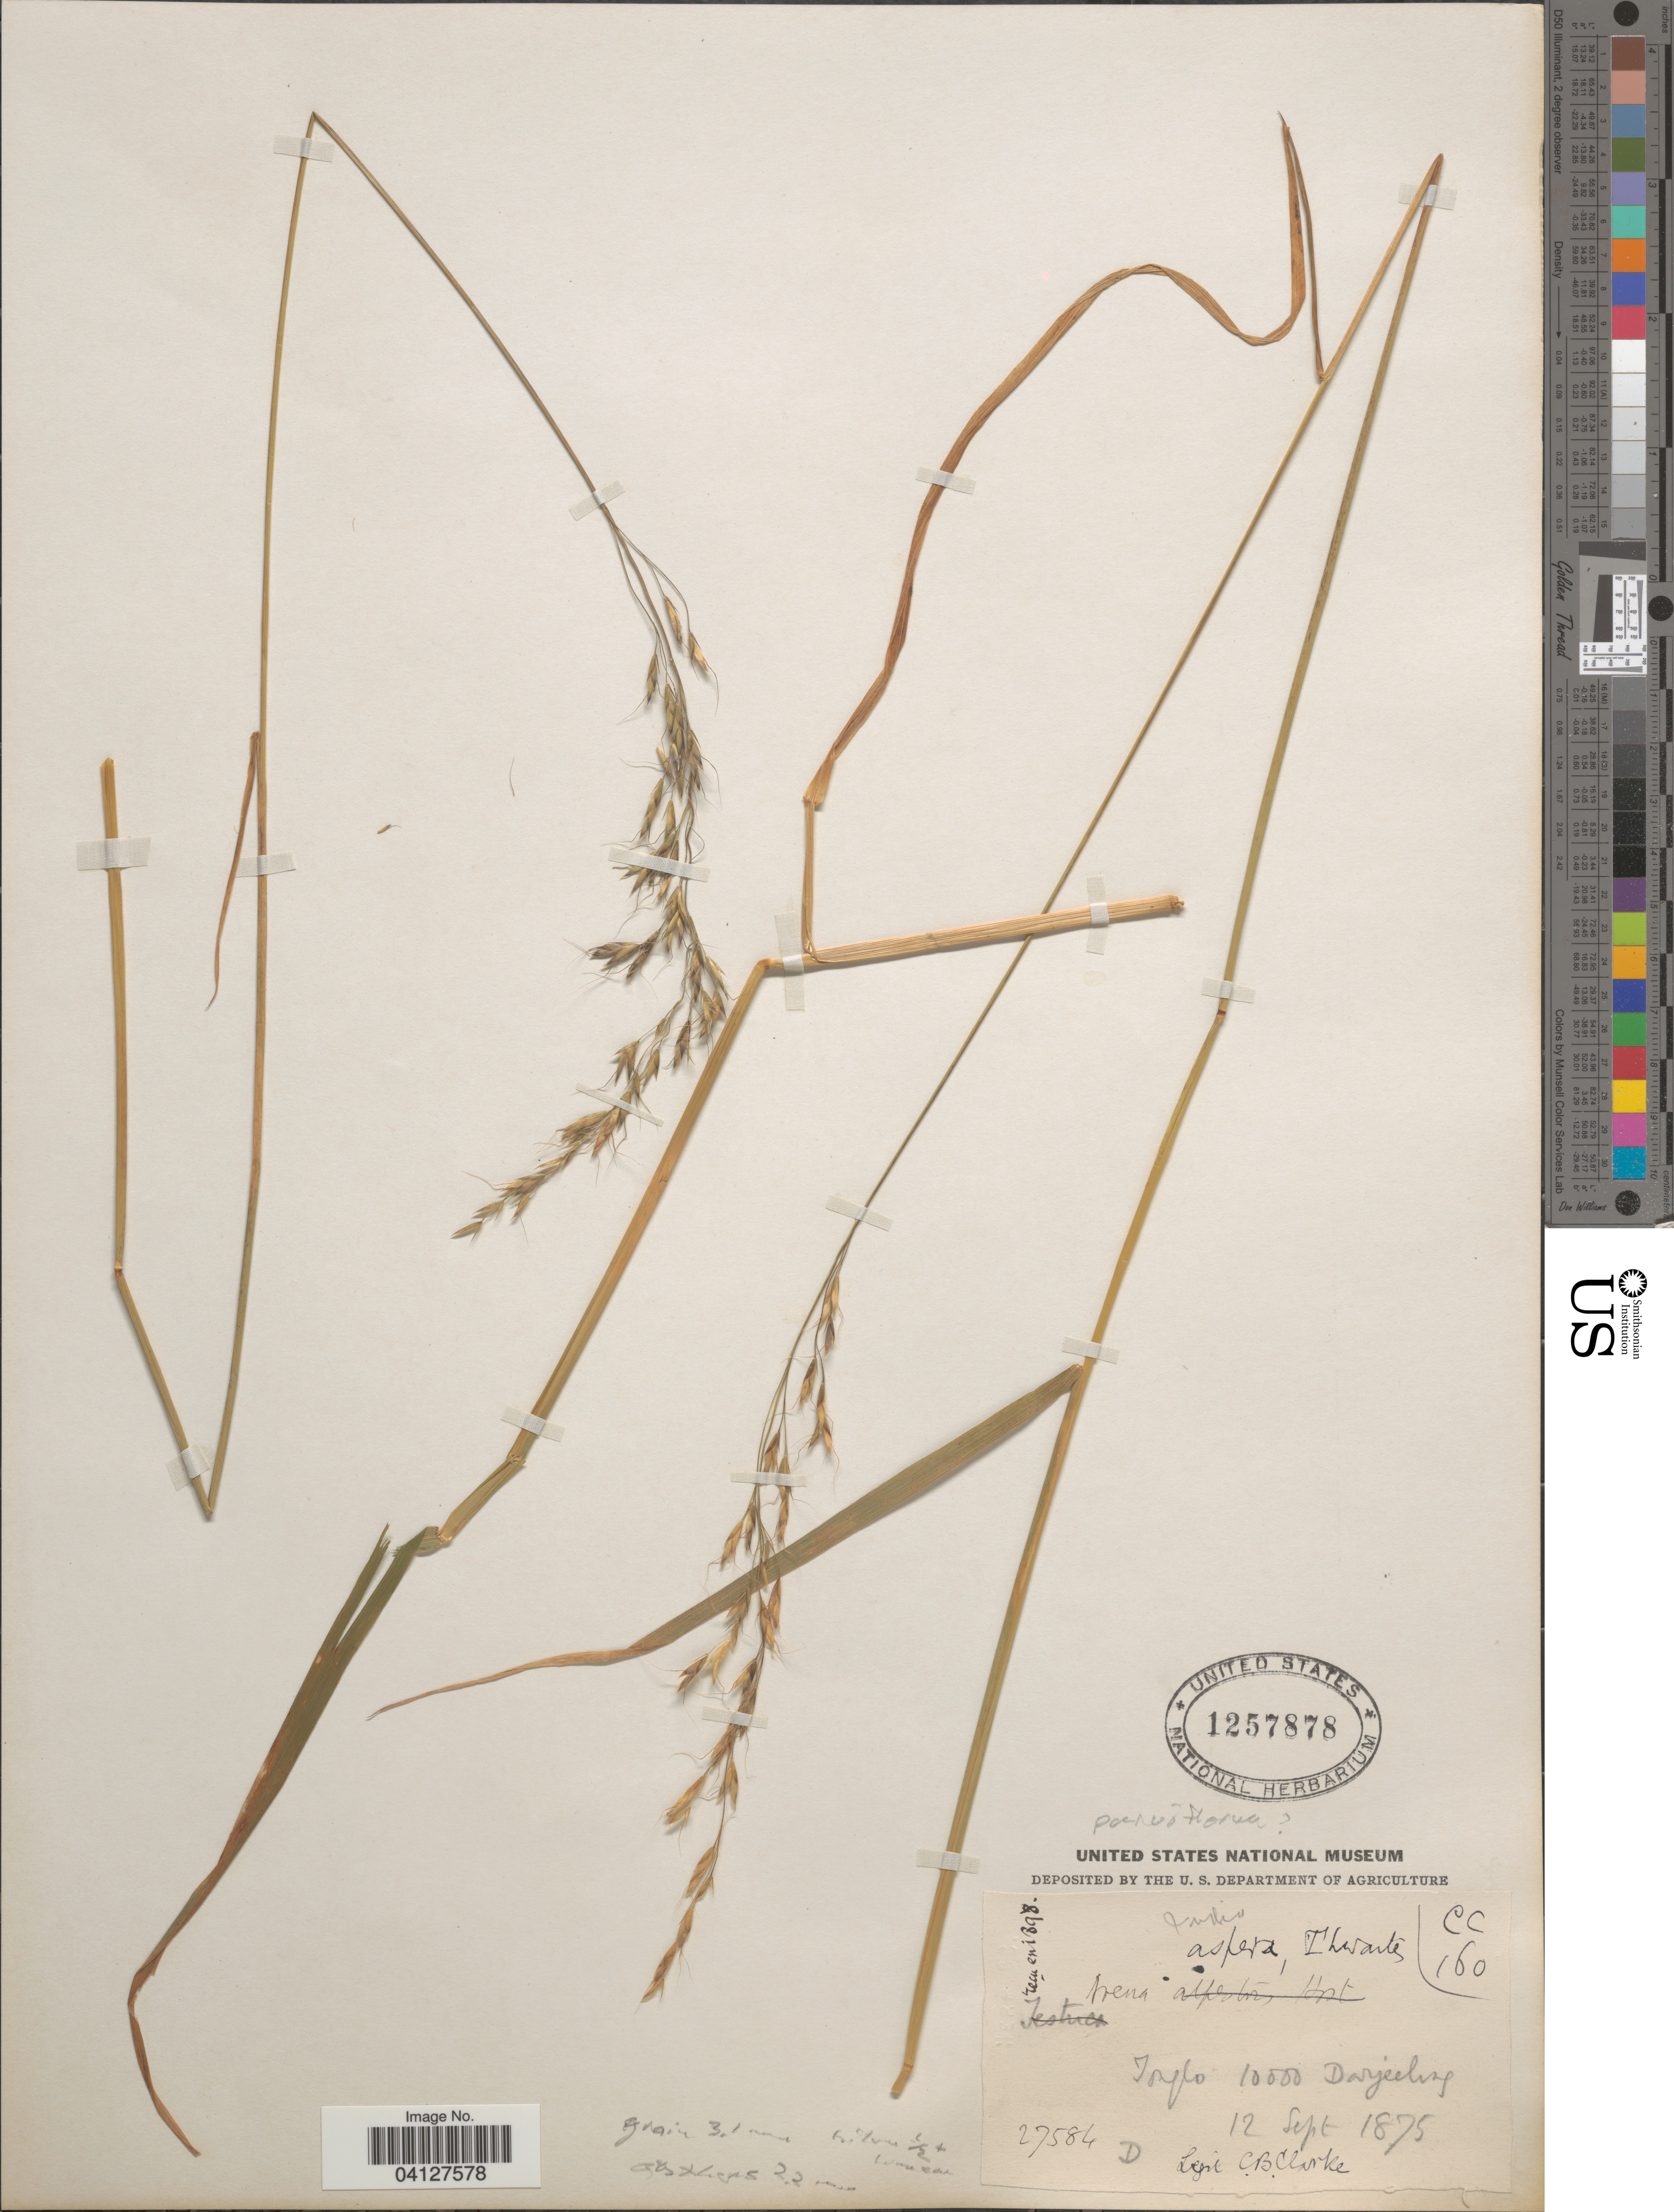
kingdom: Plantae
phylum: Tracheophyta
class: Liliopsida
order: Poales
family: Poaceae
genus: Avena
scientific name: Avena aspera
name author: Munro ex Thwaites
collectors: C. B. Clarke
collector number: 27584D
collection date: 1875-09-12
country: India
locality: Tonglu [interpreted]. Darjeeling.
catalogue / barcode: US 1257878